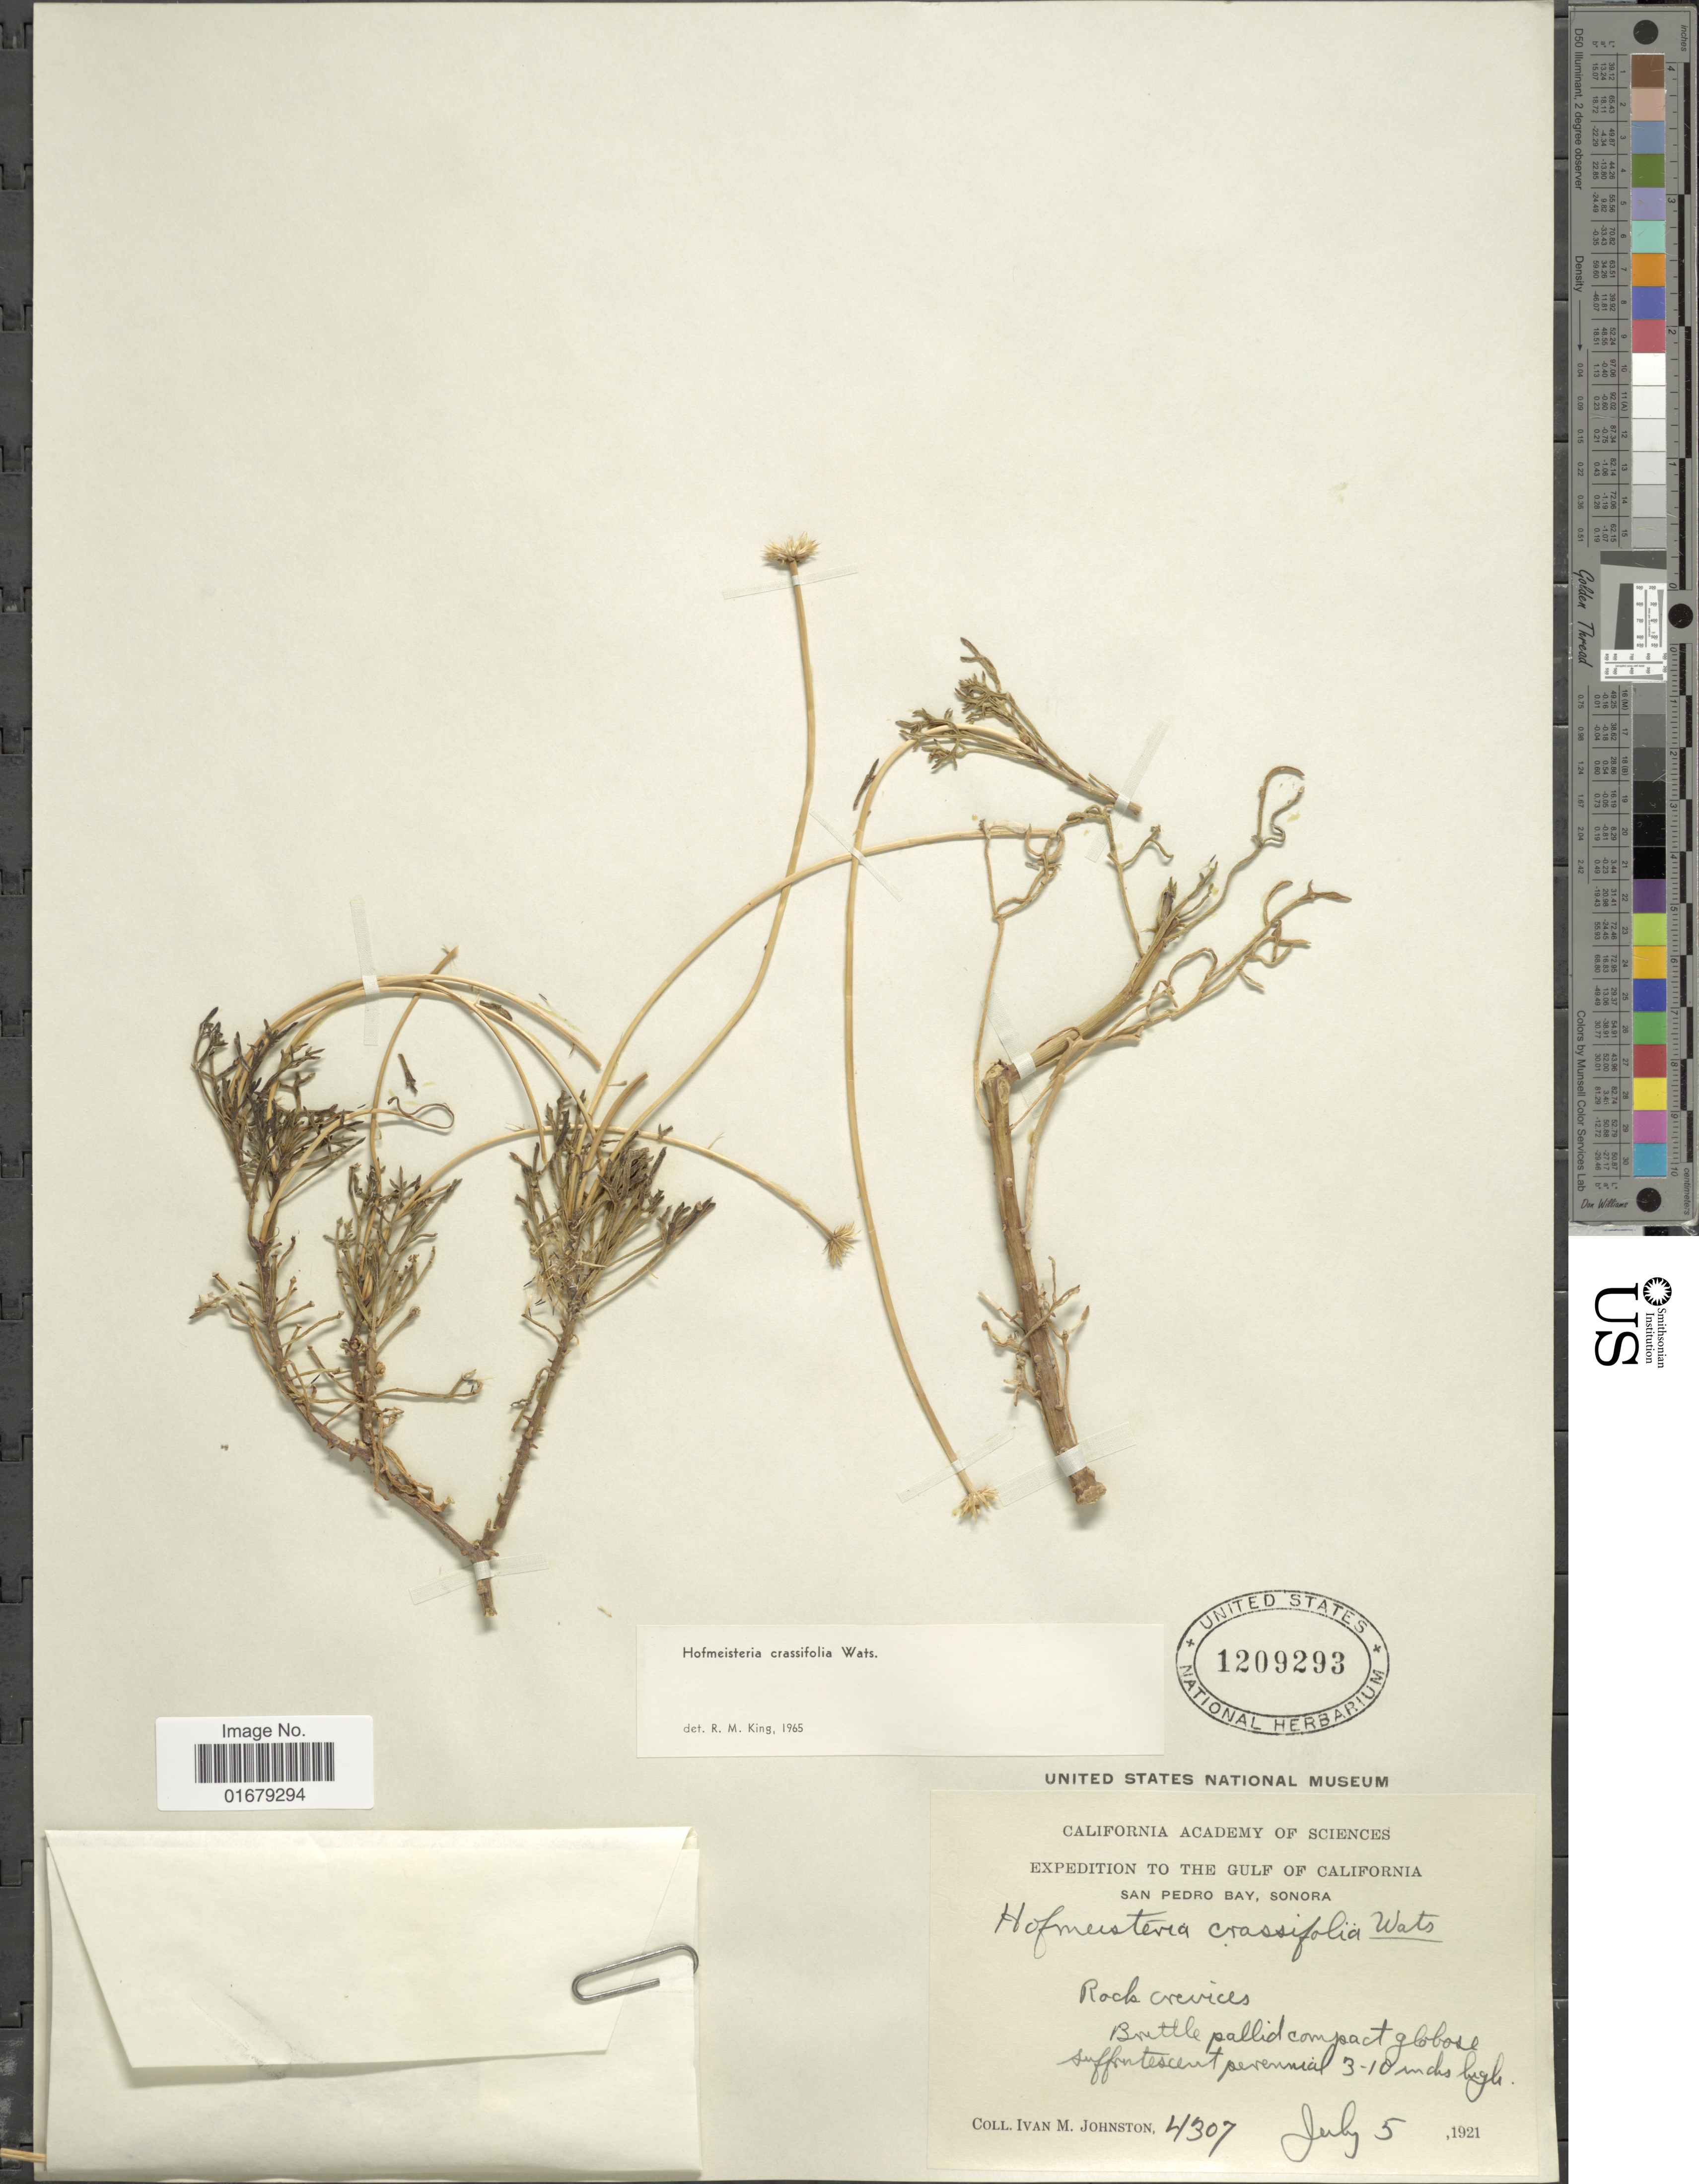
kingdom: Plantae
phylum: Tracheophyta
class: Magnoliopsida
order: Asterales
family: Asteraceae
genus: Hofmeisteria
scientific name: Hofmeisteria crassifolia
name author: S. Watson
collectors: I.M. Johnston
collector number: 4307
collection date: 1921-07-05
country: Mexico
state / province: Sonora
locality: The Gulf of California, San Pedro Bay, Sonora.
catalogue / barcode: US 1209293